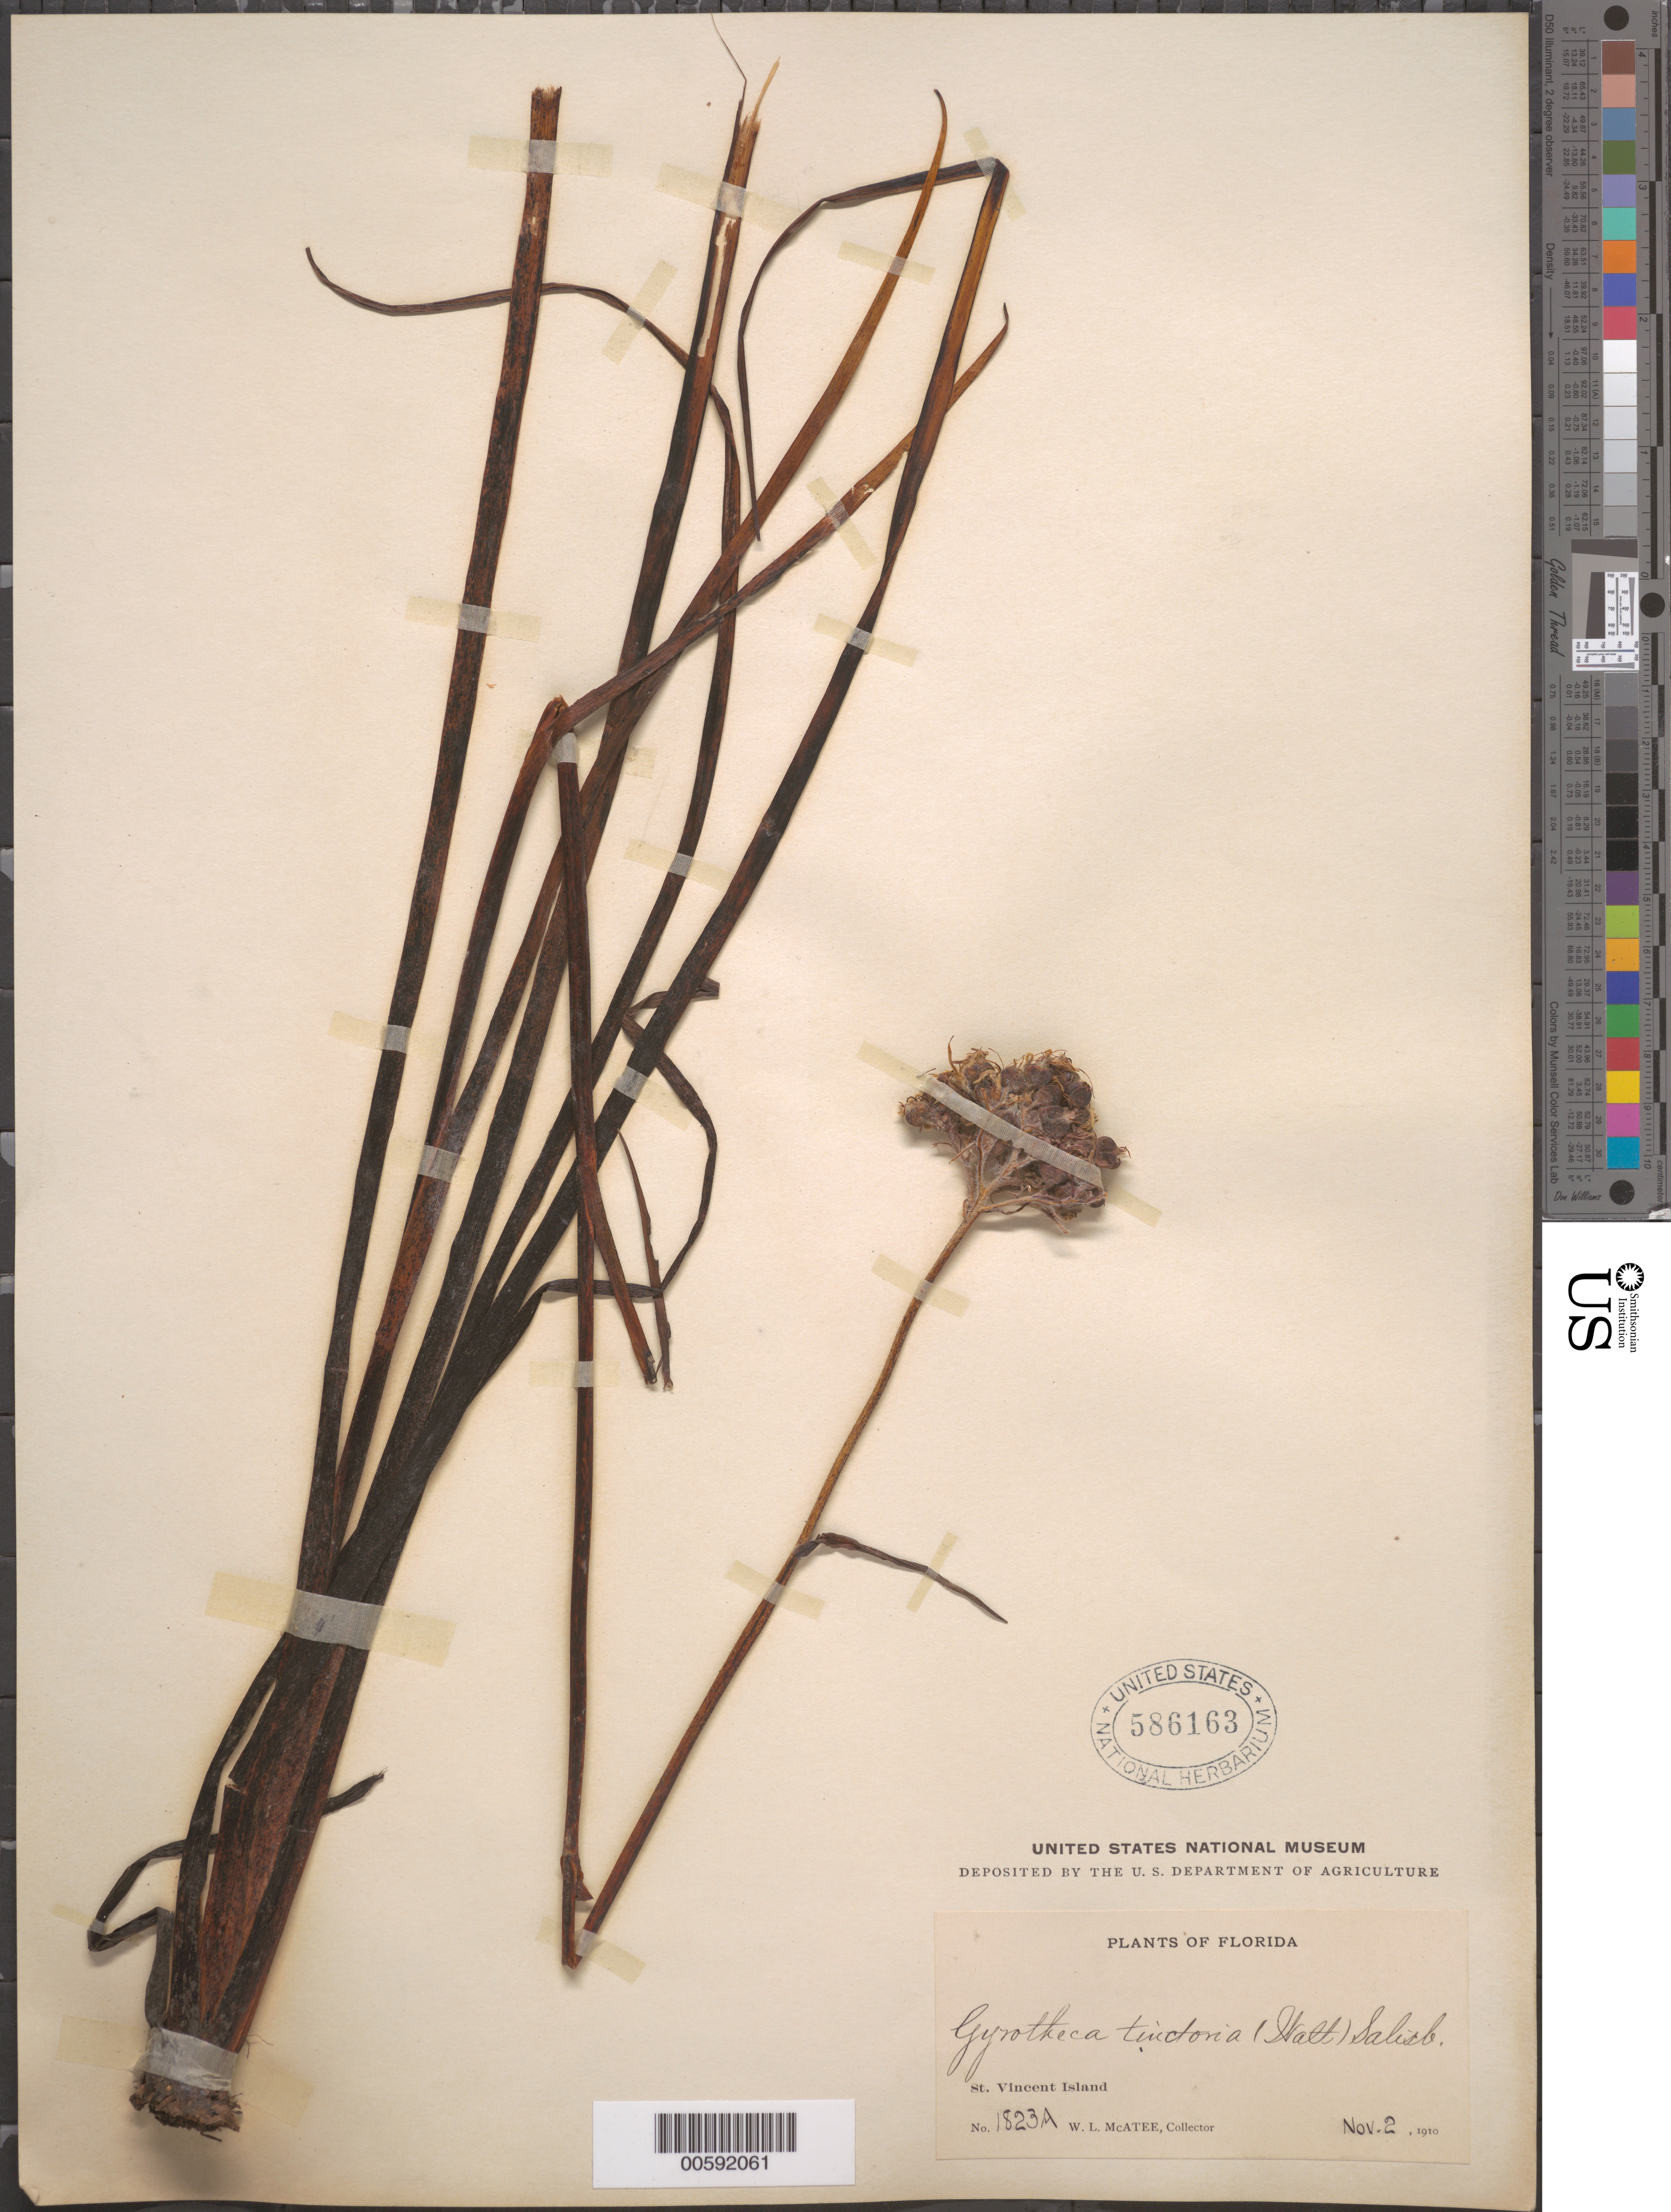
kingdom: Plantae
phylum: Tracheophyta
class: Liliopsida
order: Commelinales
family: Haemodoraceae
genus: Lachnanthes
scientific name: Lachnanthes tinctoria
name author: (Walter ex J.F. Gmel.) Elliott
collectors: W. McAtee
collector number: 1823A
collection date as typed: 02 Nov 1910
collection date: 1910-11-02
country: United States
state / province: Florida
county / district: Franklin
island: St. Vincent Island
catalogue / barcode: US 586163